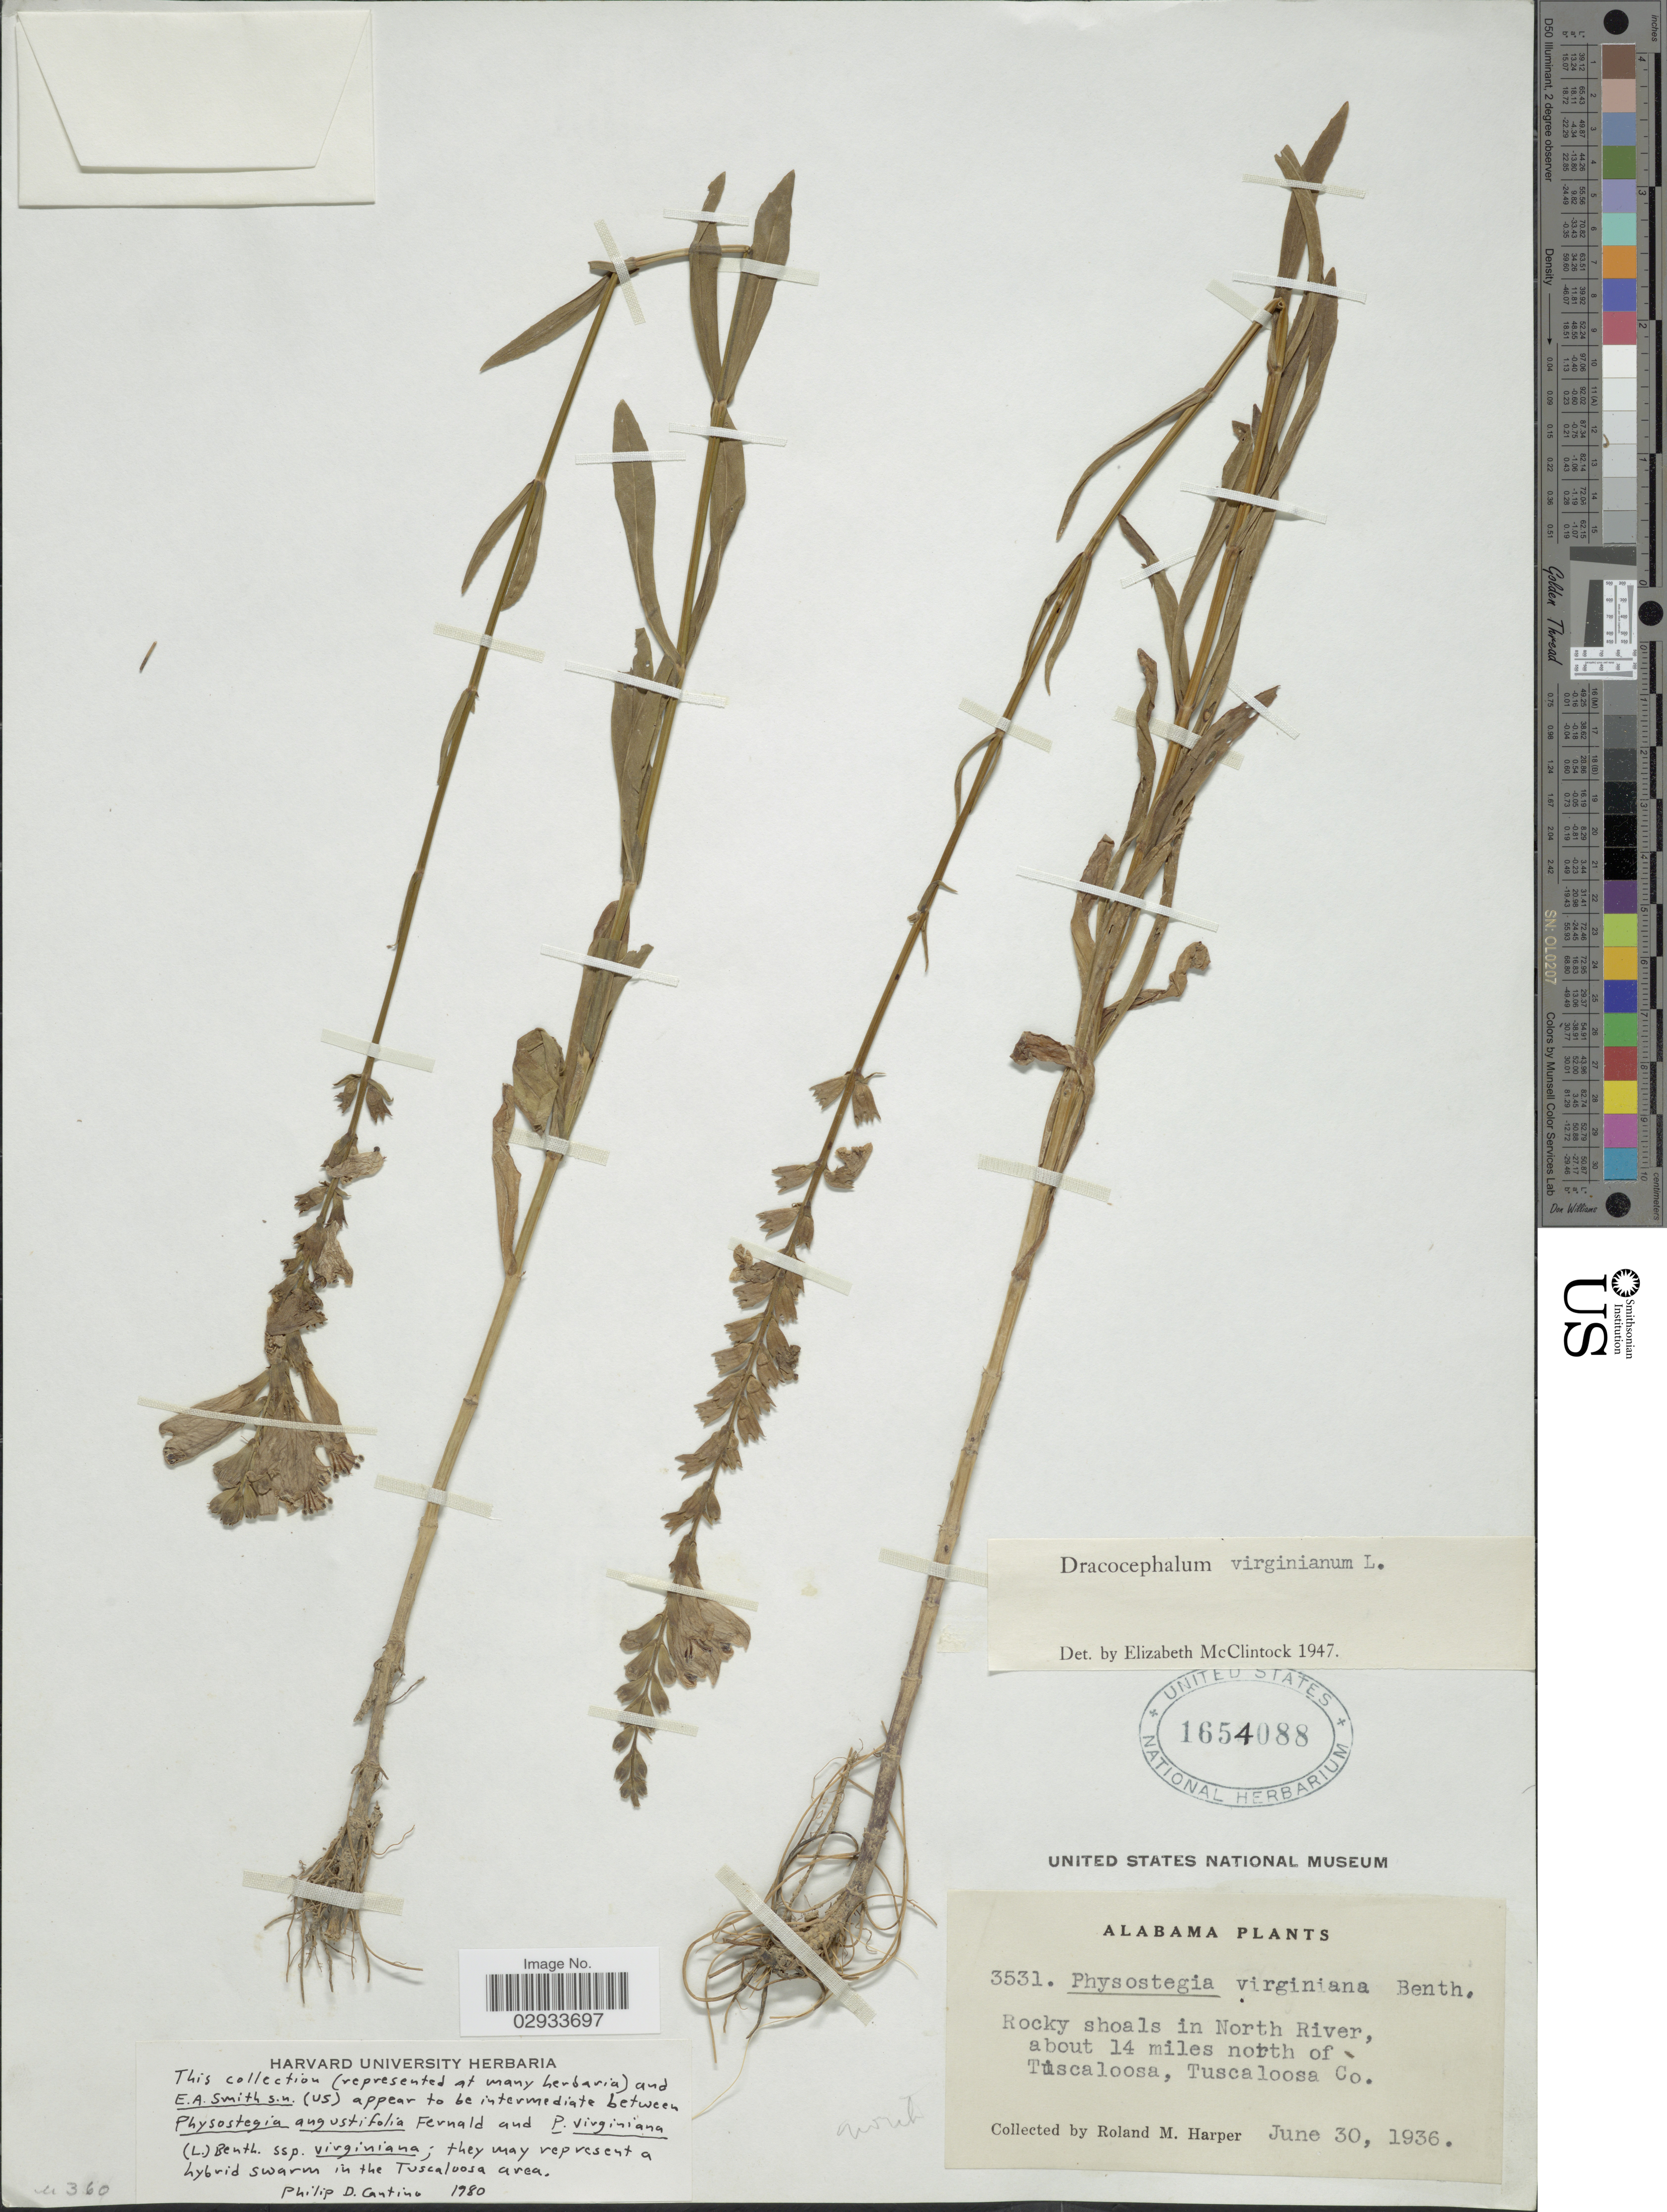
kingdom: Plantae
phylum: Tracheophyta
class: Magnoliopsida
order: Lamiales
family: Lamiaceae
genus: Physostegia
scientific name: Physostegia angustifolia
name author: Fernald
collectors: R. M. Harper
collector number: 3531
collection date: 1936-06-30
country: United States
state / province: Alabama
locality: Rocky shoals in North River, about 14 miles north of Tuscaloosa, Tuscaloosa Co.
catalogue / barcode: US 1654088